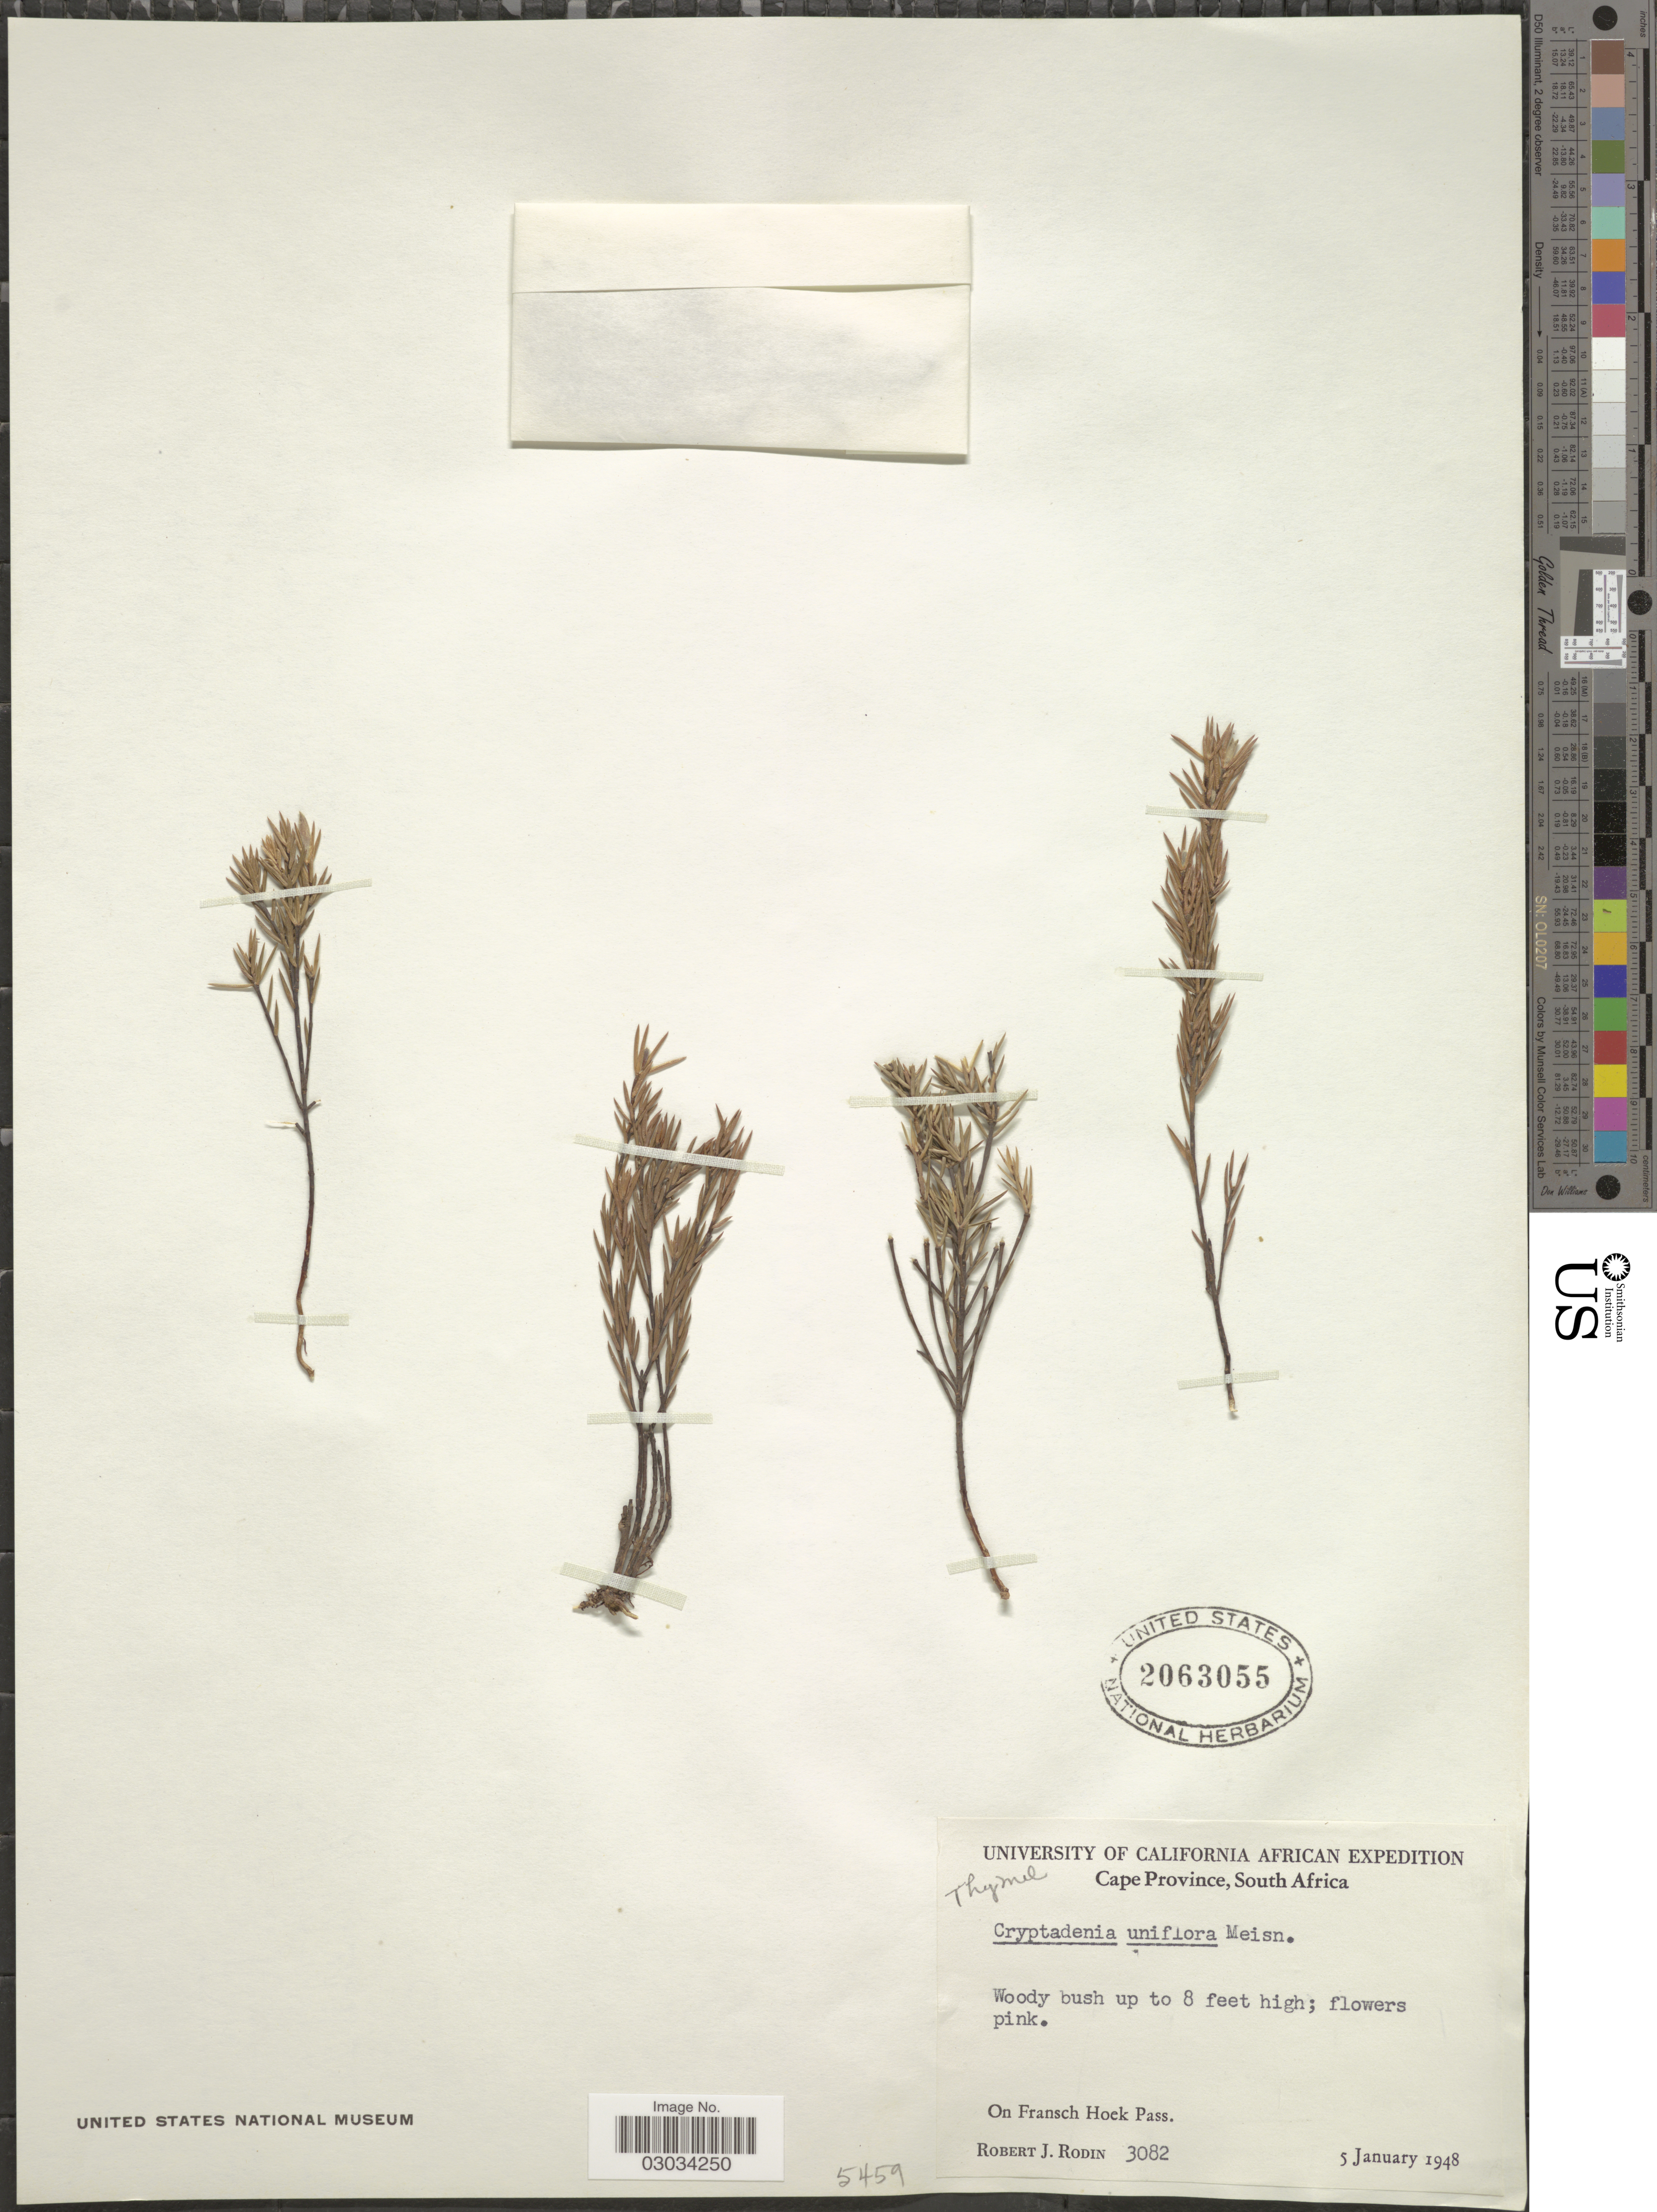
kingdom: Plantae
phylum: Tracheophyta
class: Magnoliopsida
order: Malvales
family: Thymelaeaceae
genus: Lachnaea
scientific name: Lachnaea uniflora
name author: (L.) Crantz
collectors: R. J. Rodin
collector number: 3082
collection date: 1948-01-05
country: South Africa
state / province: Western Cape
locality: On Fransch Hoek Pass.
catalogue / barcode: US 2063055